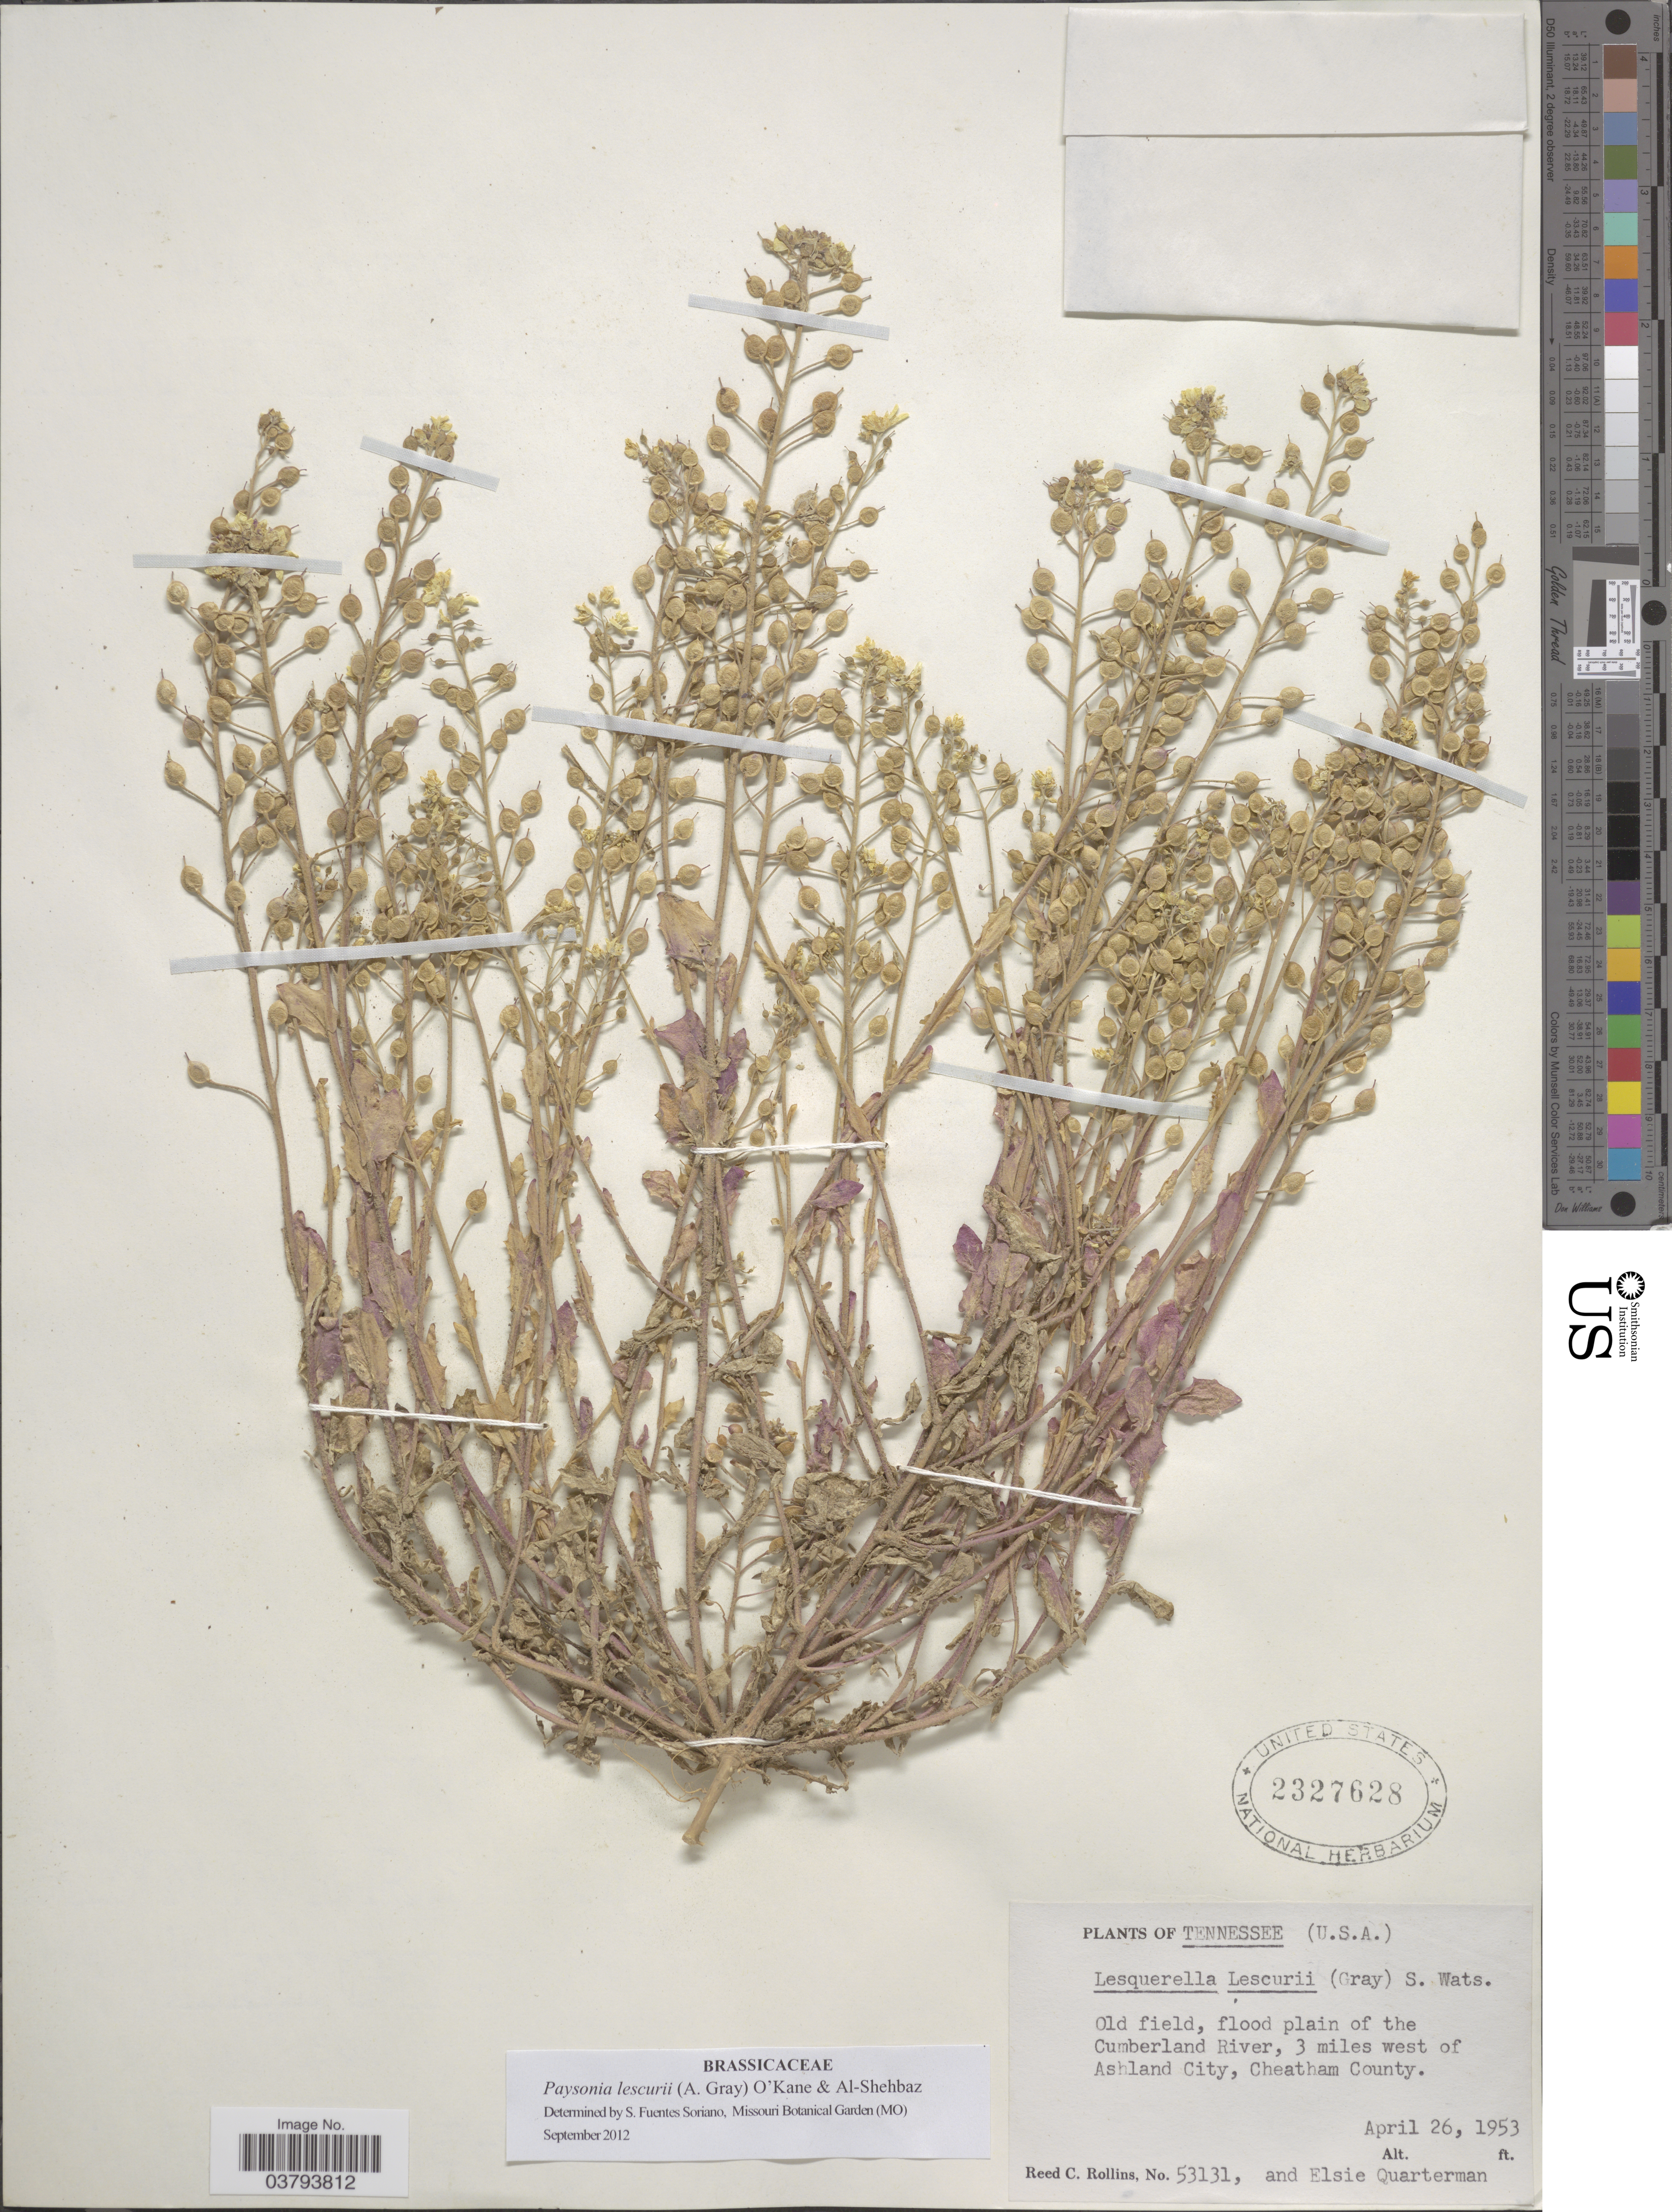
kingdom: Plantae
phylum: Tracheophyta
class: Magnoliopsida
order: Brassicales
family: Brassicaceae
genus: Lesquerella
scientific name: Lesquerella lescurii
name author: (A. Gray) S. Watson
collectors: R. C. Rollins & E. Quarterman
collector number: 53131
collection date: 1953-04-26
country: United States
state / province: Tennessee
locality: Flood plain of the Cumberland River, 3 miles west of Ashland City, Cheatham County.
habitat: old field, flood plain of the river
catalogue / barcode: US 2327628